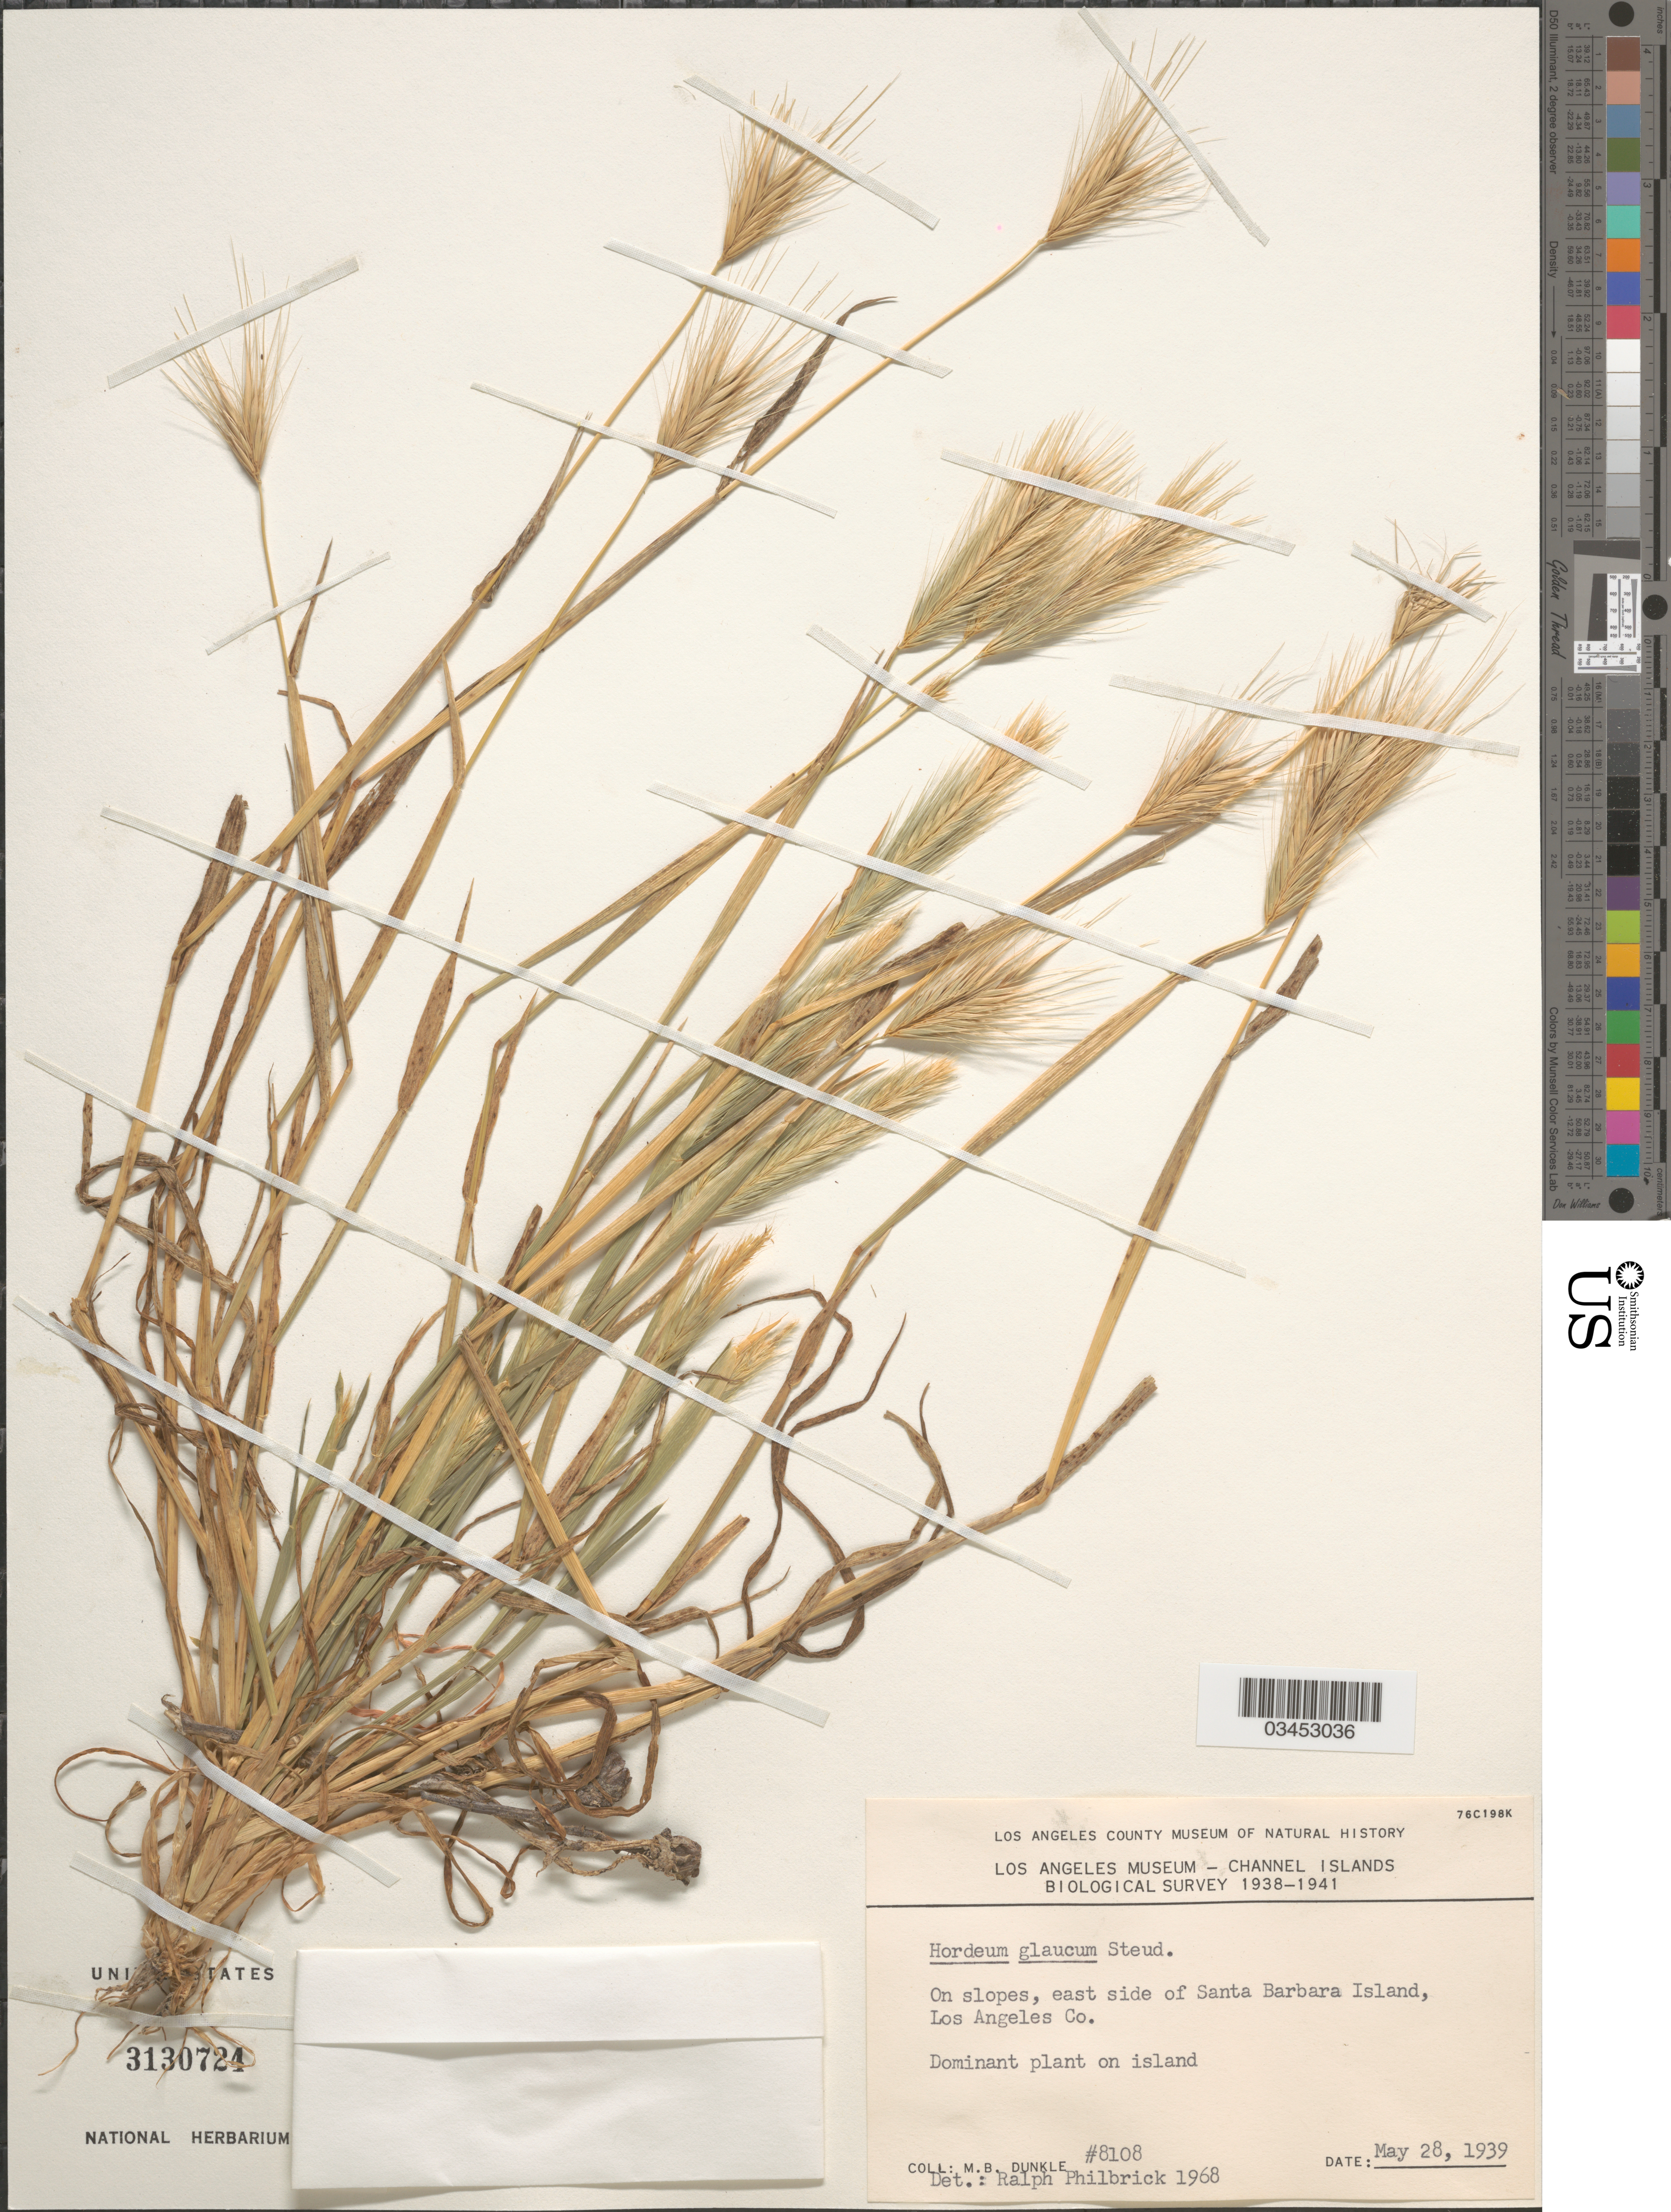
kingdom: Plantae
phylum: Tracheophyta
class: Liliopsida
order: Poales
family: Poaceae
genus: Hordeum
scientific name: Hordeum murinum subsp. glaucum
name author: (Steud.) Tzvelev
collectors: M. Dunkle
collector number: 8108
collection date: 1939-05-28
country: United States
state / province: California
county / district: Los Angeles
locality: Los Angeles Museum - Channel Islands Biologial Survey 1938-1941. On slopes, east side of Santa Barbara Island, Los Angeles Co.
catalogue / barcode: US 3130724